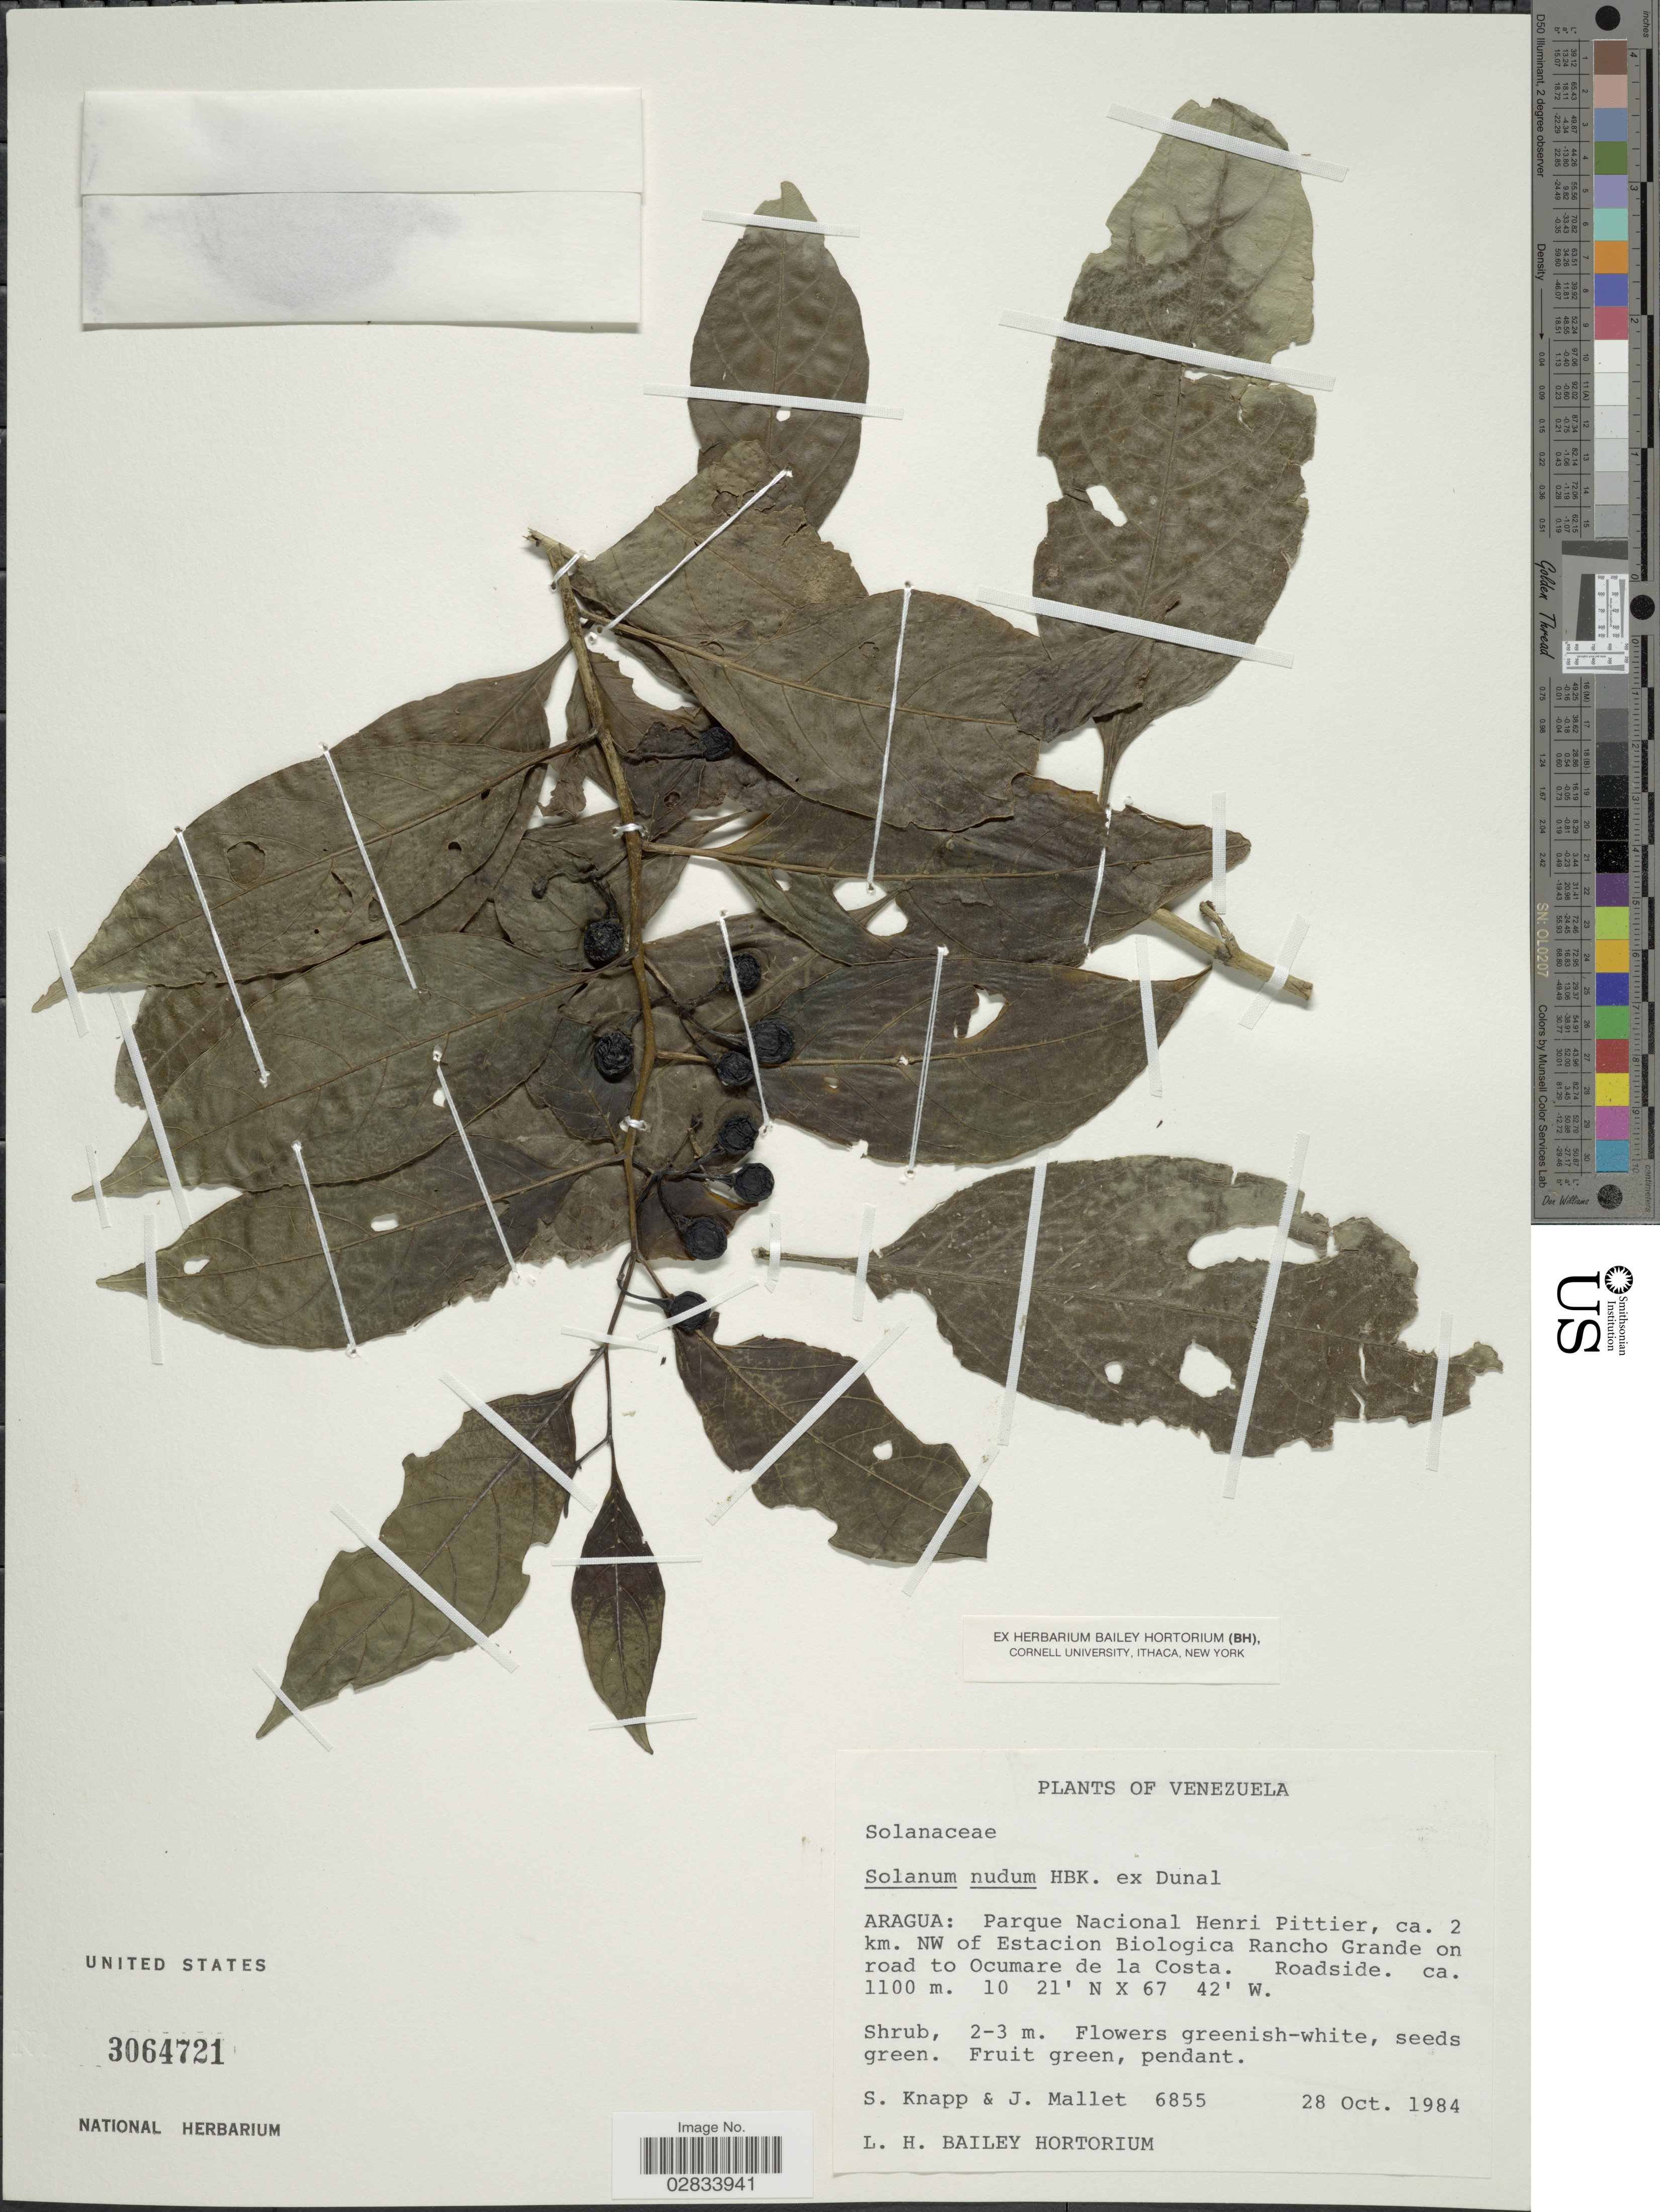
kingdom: Plantae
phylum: Tracheophyta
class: Magnoliopsida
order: Solanales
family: Solanaceae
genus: Solanum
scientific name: Solanum nudum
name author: Humb. & Bonpl. ex Dunal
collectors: S. Knapp & J. Mallet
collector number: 6855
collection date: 1984-10-28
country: Venezuela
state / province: Aragua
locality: Aragua: Parque Nacional Henri Pittier, ca. 2 km. NW of Estacion Biological Rancho Grande on road to Ocumare de la Costa, Roadside.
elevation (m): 1100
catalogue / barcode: US 3064721